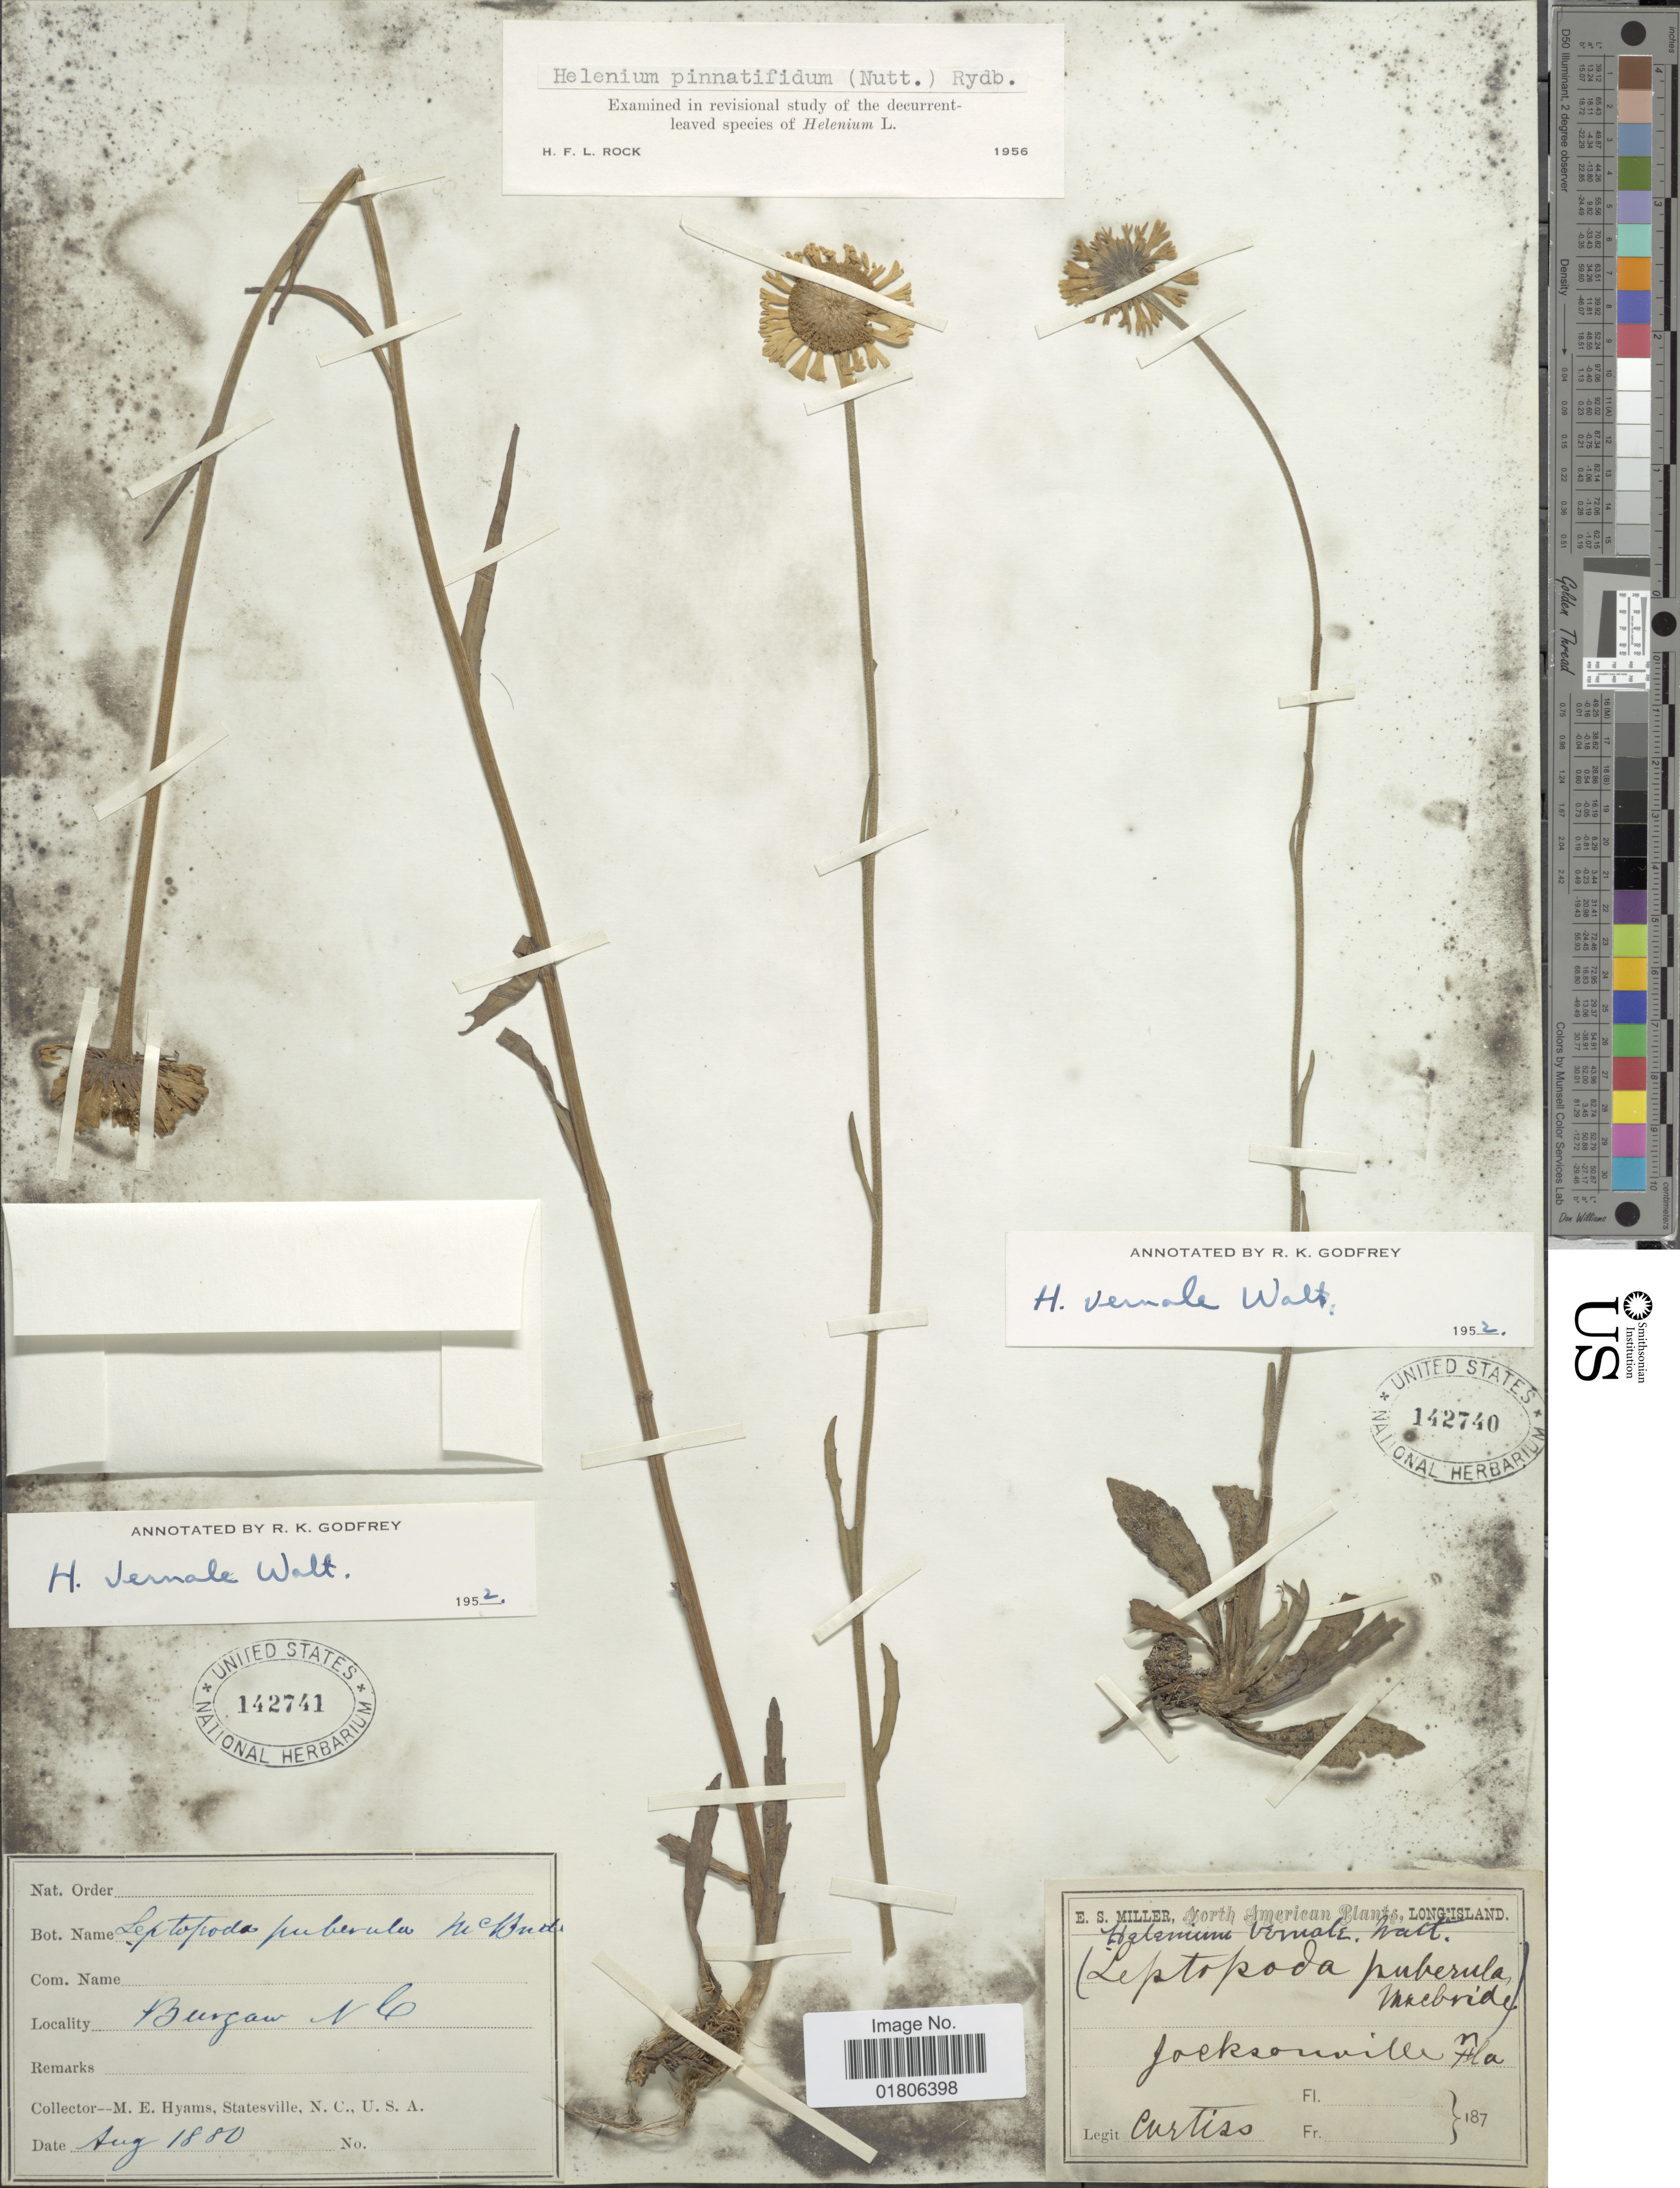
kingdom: Plantae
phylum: Tracheophyta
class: Magnoliopsida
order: Asterales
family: Asteraceae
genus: Helenium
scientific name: Helenium pinnatifidum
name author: (Schwein. ex Nutt.) Rydb.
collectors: M. E. Hyams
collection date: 1880-08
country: United States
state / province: North Carolina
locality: Burgaw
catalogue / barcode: US 142741